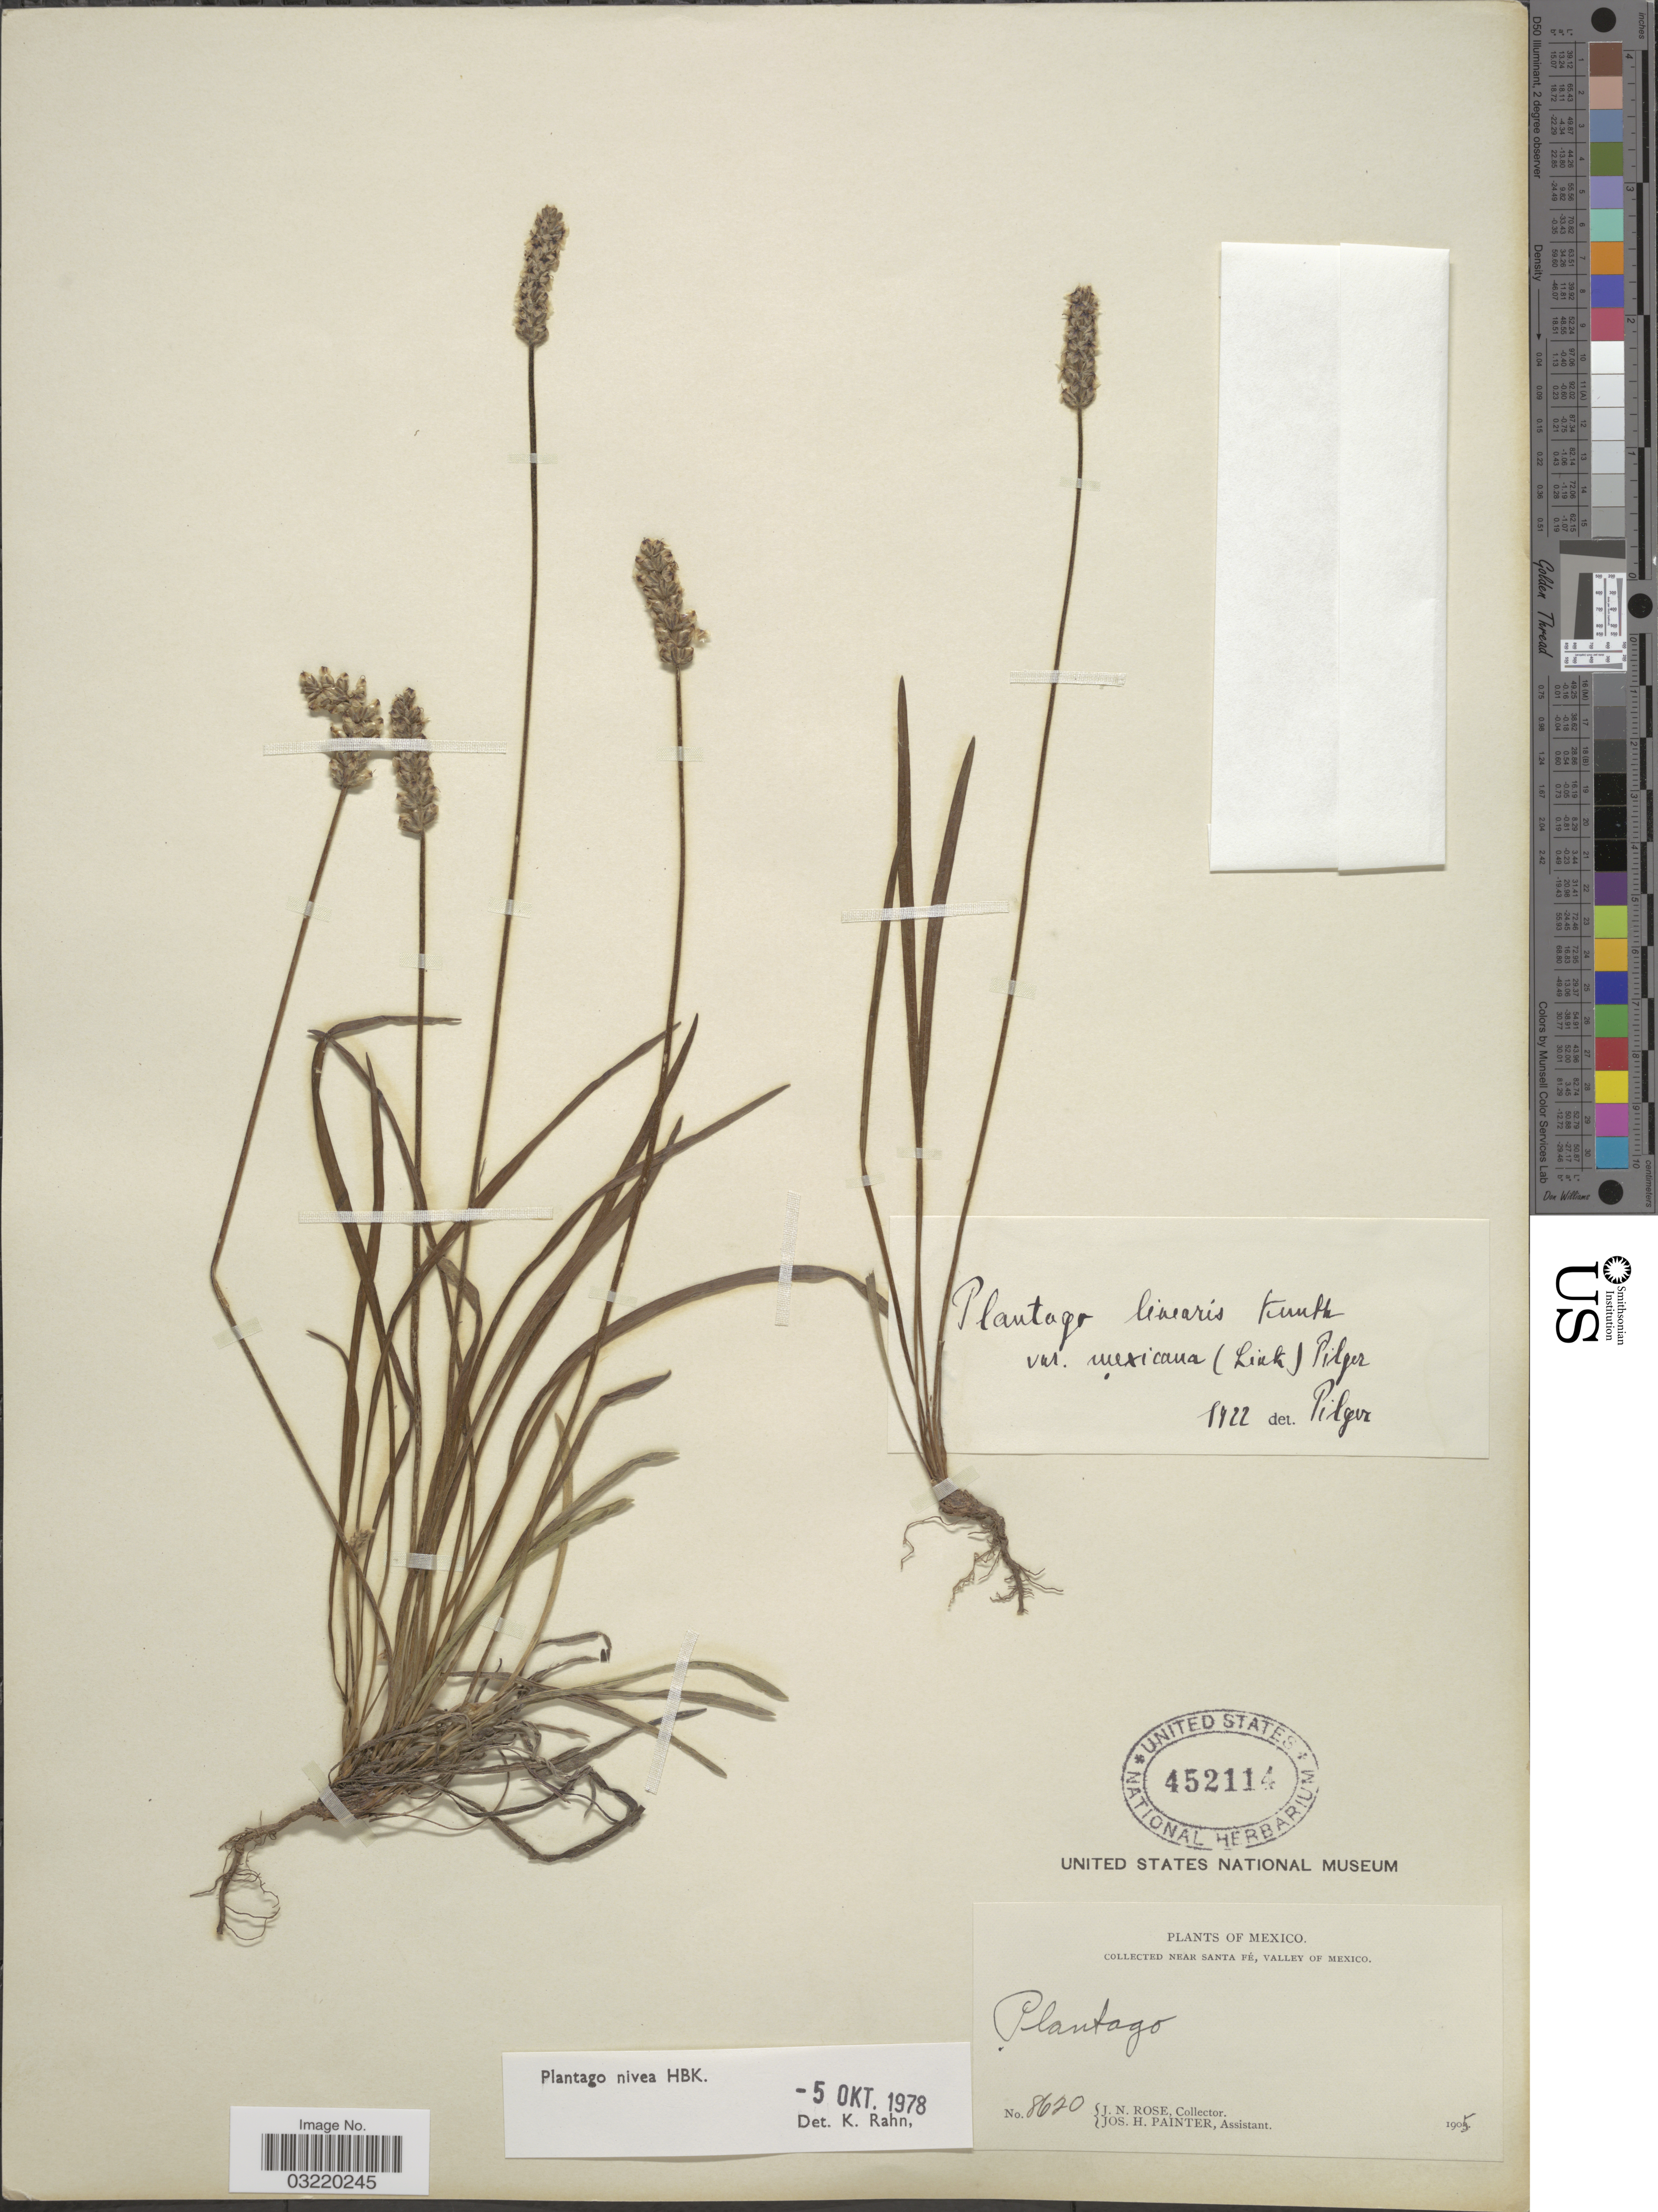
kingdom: Plantae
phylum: Tracheophyta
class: Magnoliopsida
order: Lamiales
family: Plantaginaceae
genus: Plantago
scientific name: Plantago nivea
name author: Kunth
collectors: J. N. Rose & J. H. Painter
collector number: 8620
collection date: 1905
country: Mexico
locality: Near Santa Fé, Valley of Mexico.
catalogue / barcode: US 452114